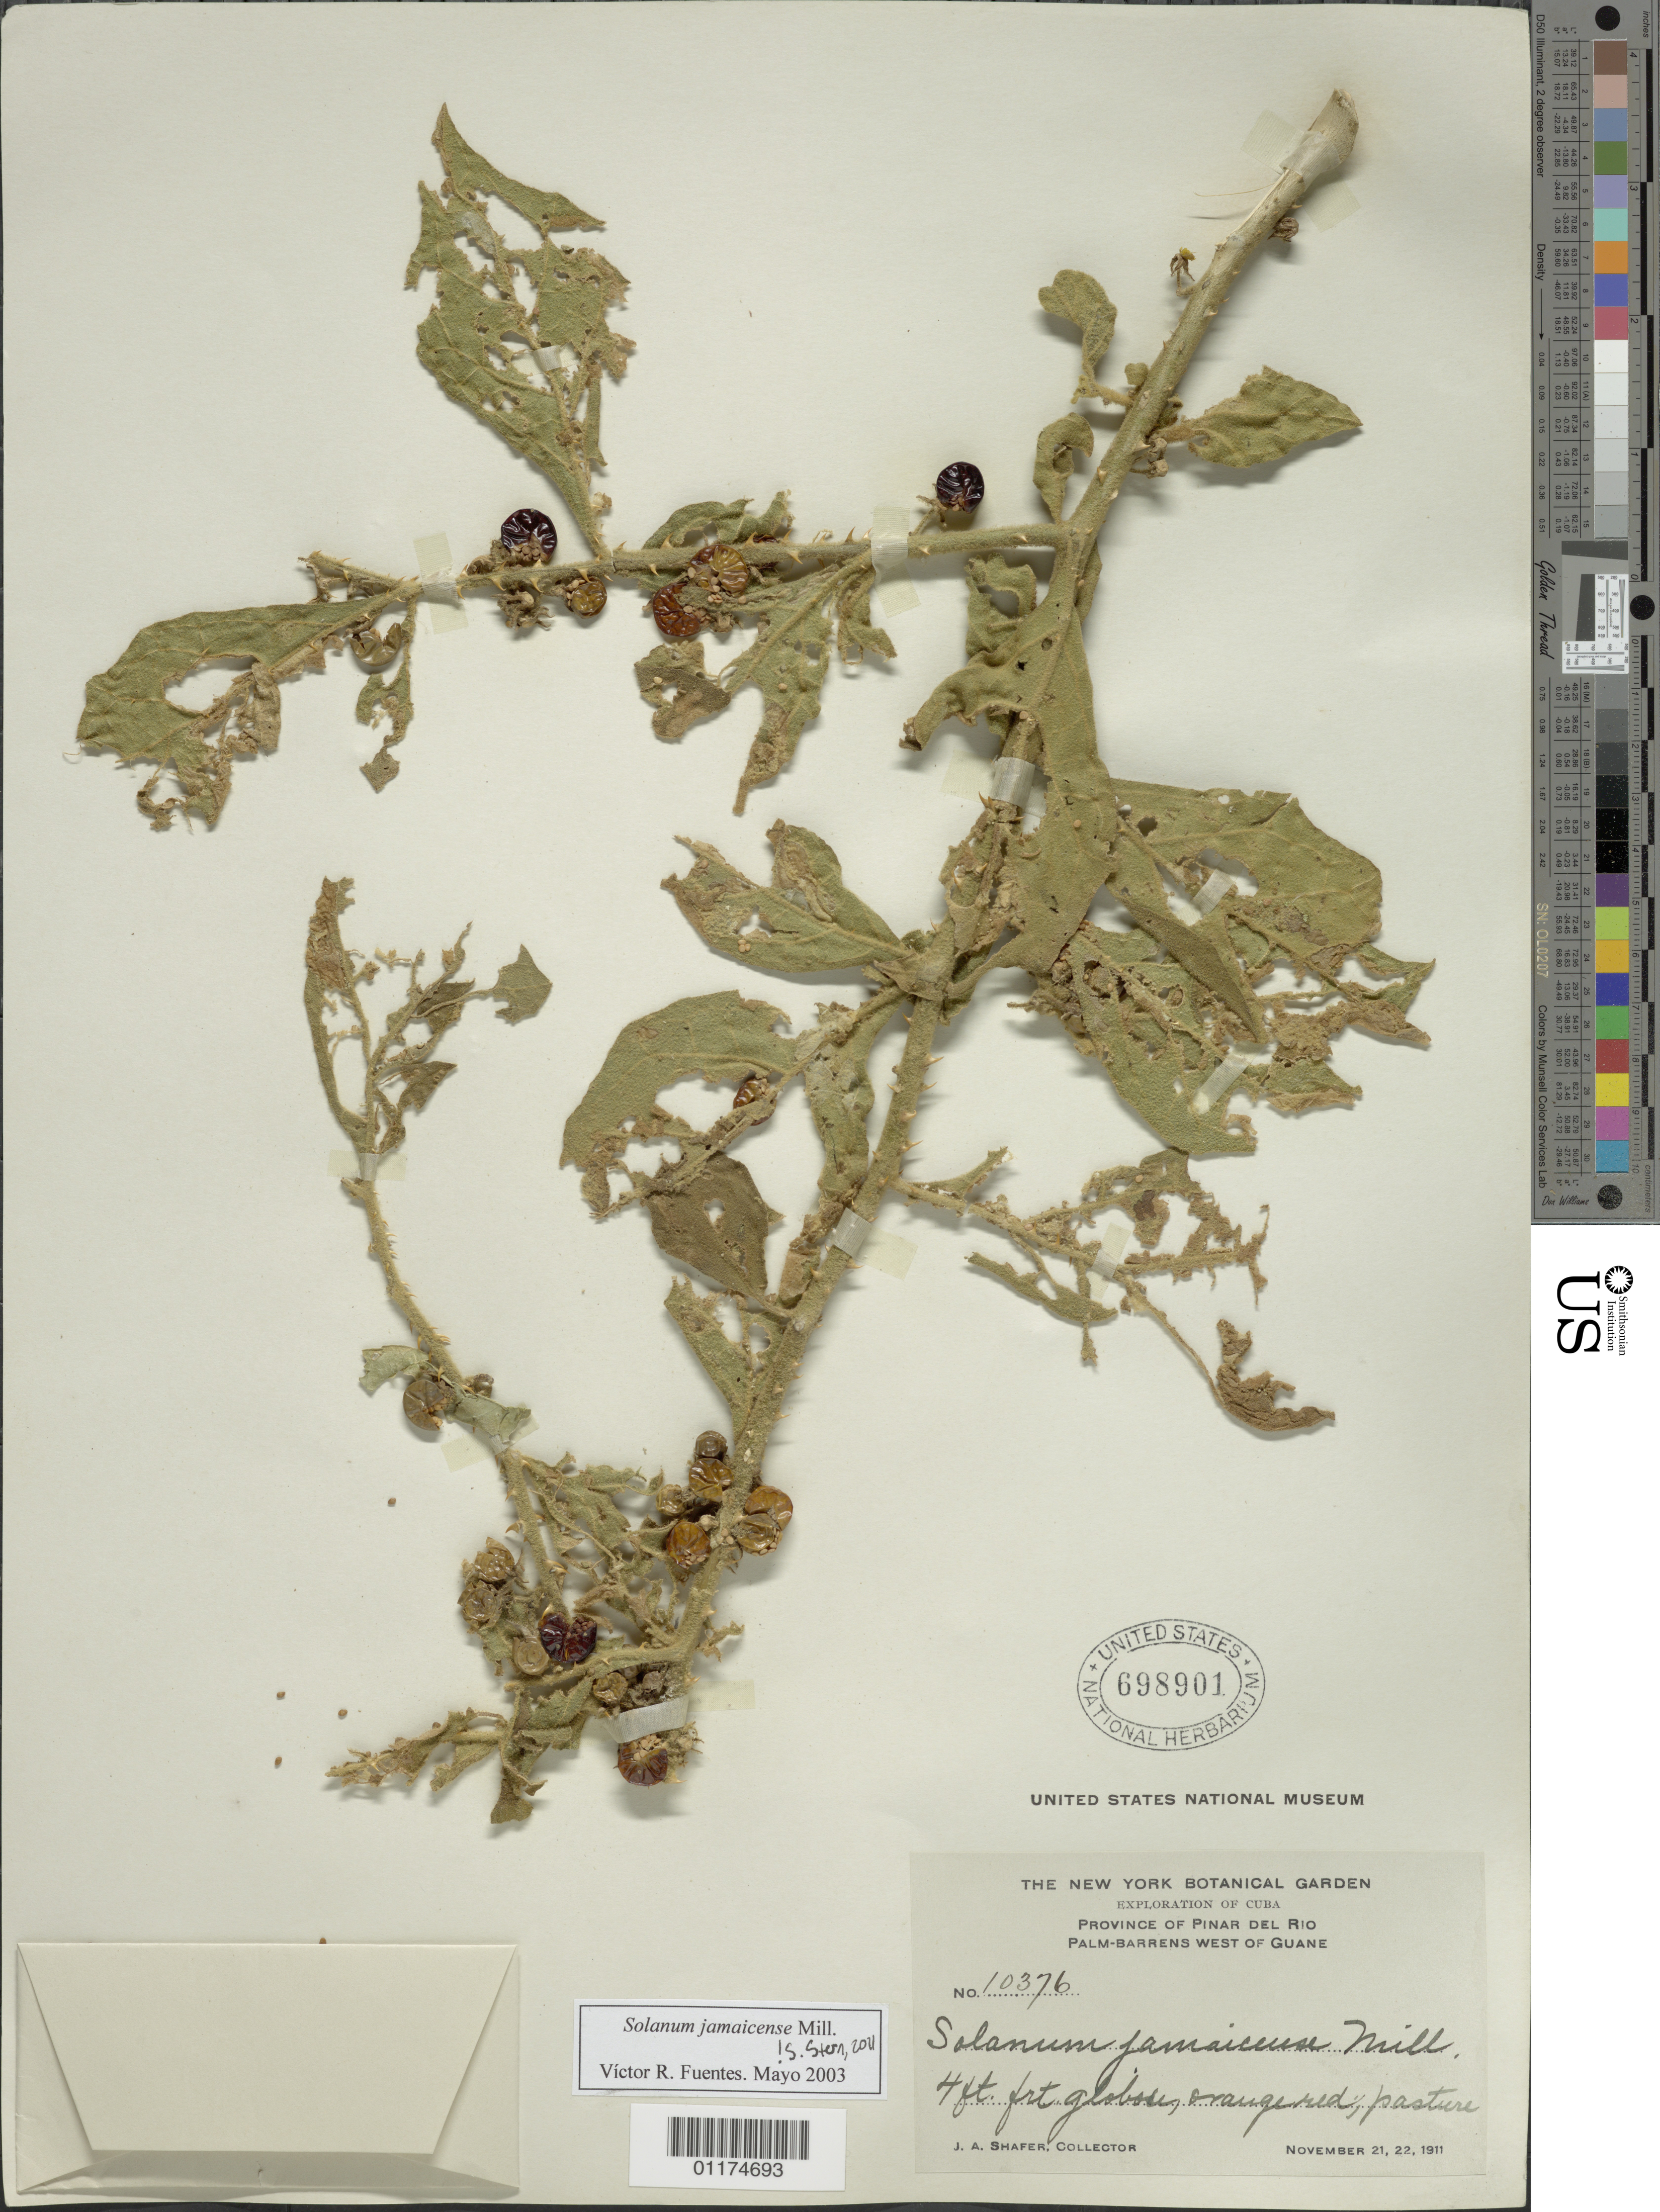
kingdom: Plantae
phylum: Tracheophyta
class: Magnoliopsida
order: Solanales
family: Solanaceae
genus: Solanum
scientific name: Solanum jamaicense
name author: Mill.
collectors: J. A. Shafer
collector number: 10376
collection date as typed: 21 Nov 1911 to 22 Nov 1911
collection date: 1911-11-21/1911-11-22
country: Cuba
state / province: Pinar del Rio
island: Cuba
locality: Palm-barrens west of Guane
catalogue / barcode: US 698901